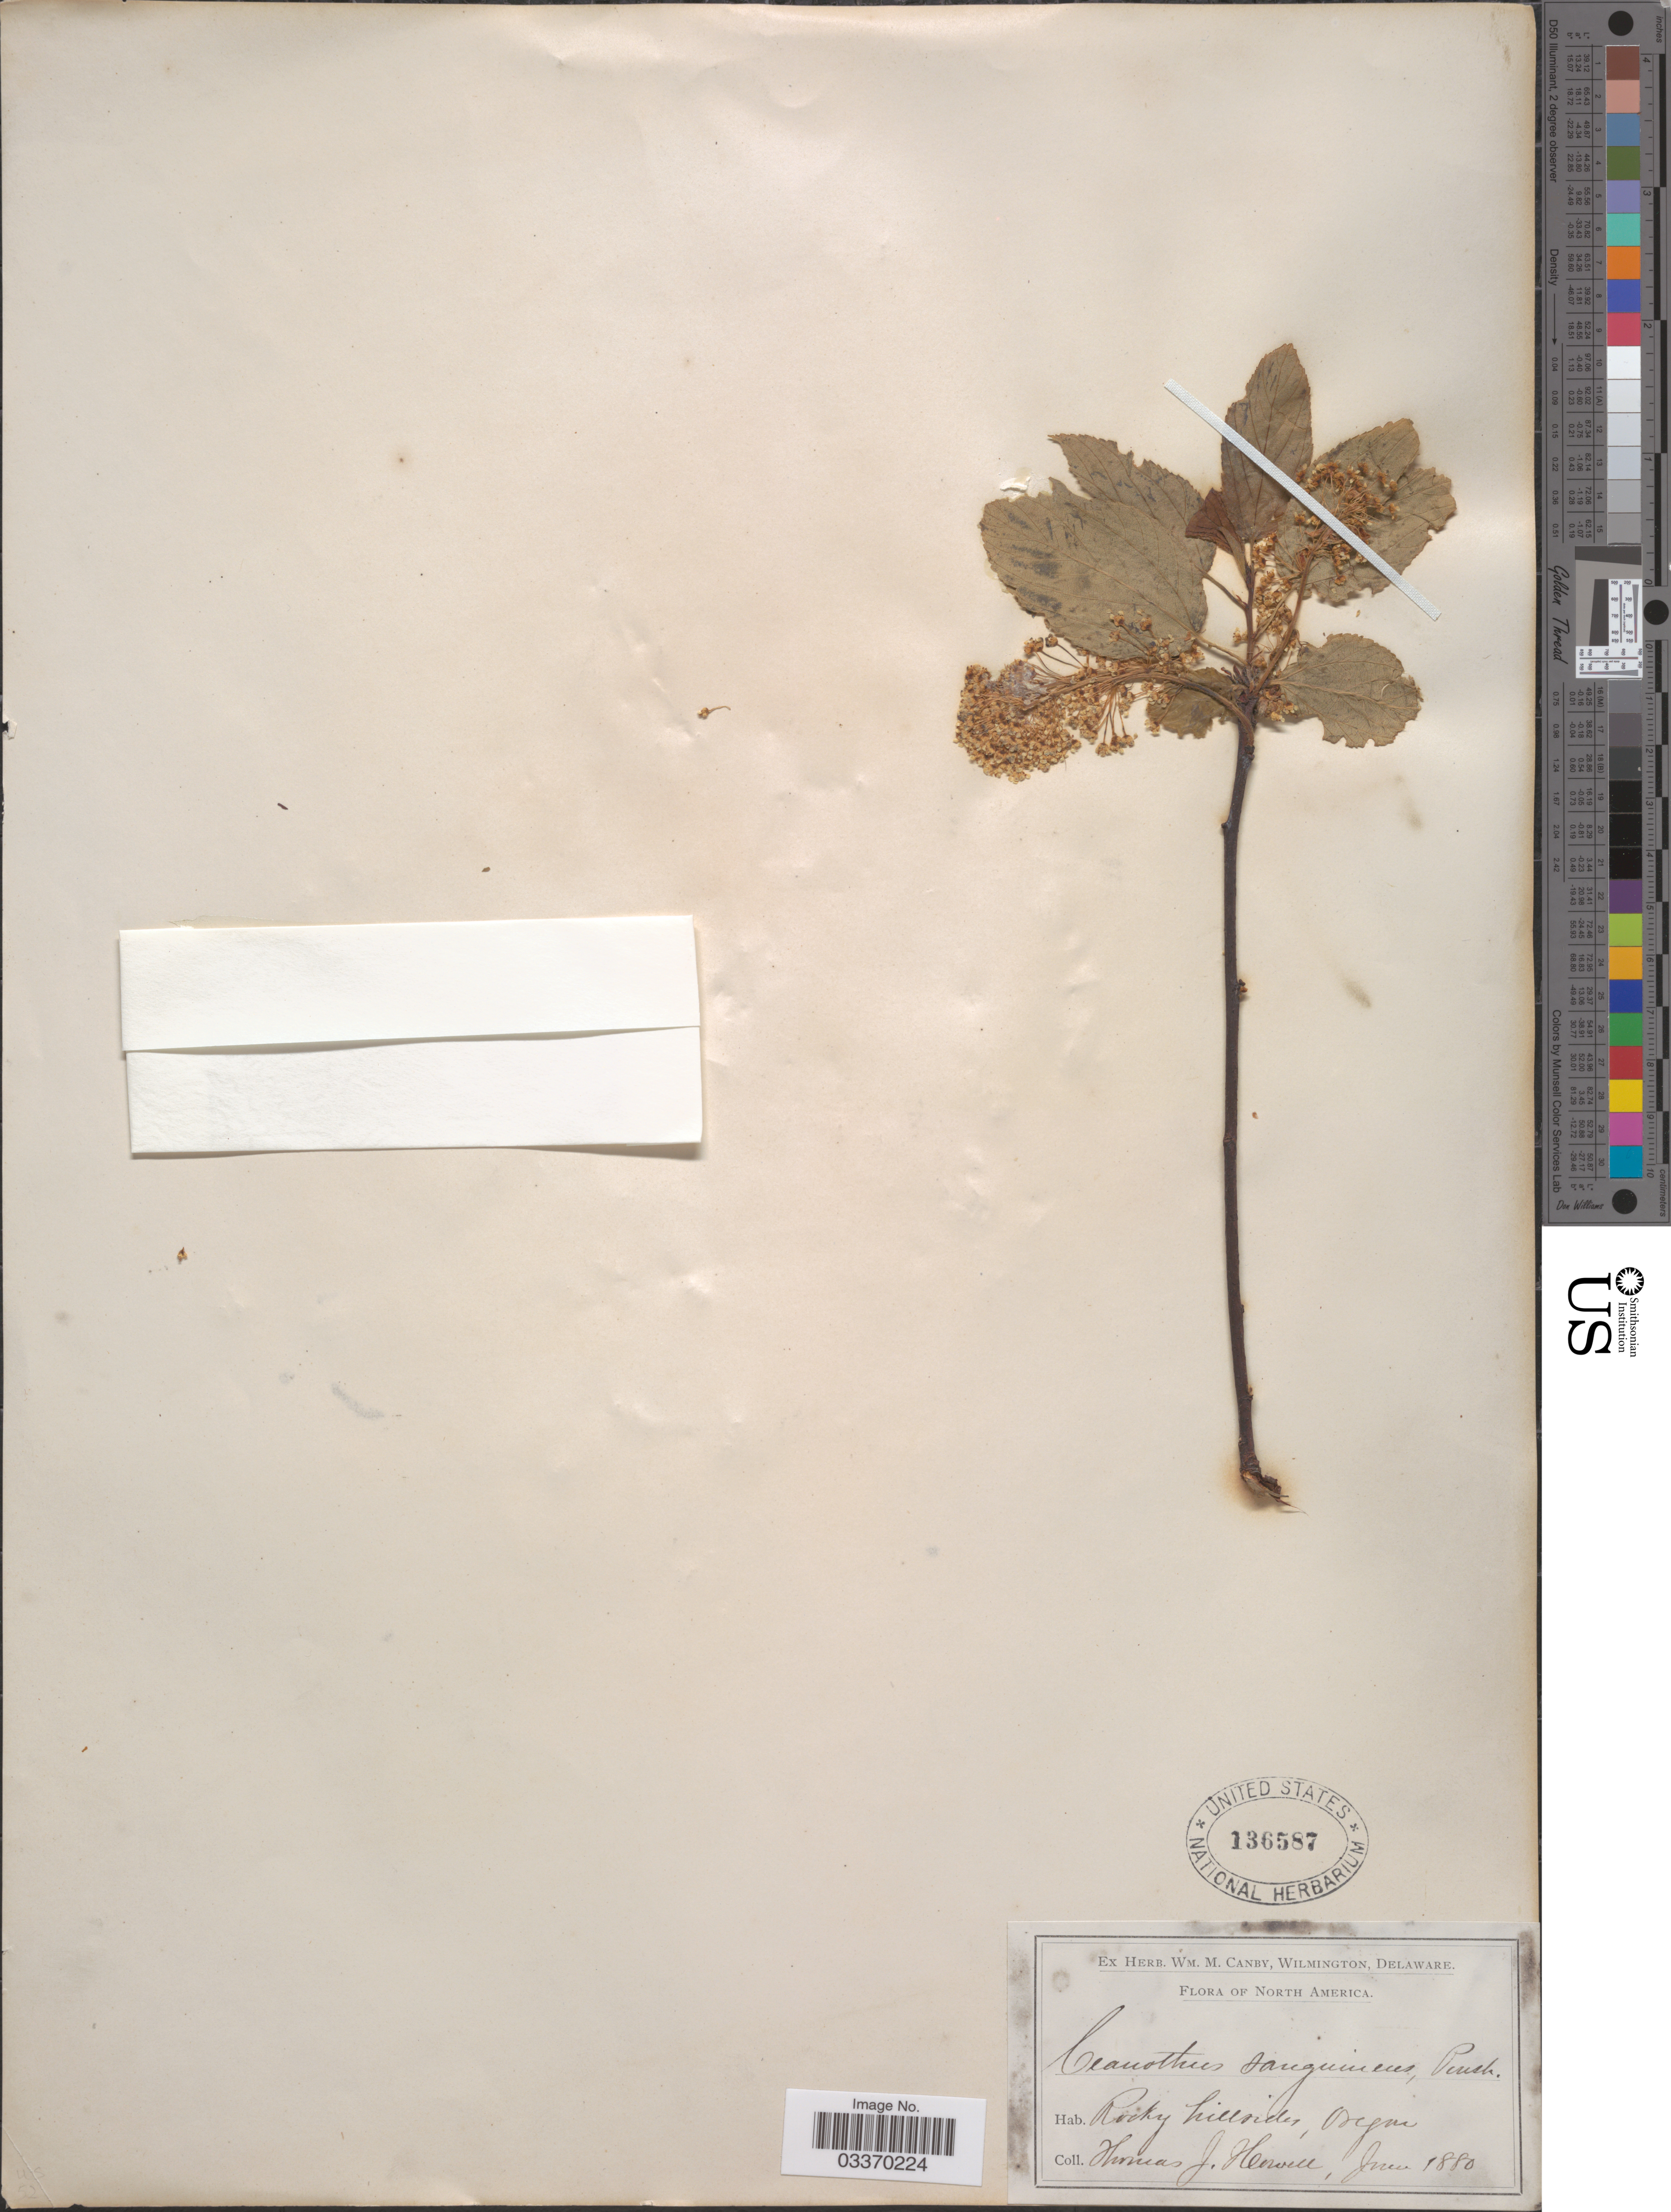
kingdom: Plantae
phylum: Tracheophyta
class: Magnoliopsida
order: Rosales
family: Rhamnaceae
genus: Ceanothus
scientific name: Ceanothus sanguineus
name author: Pursh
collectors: T. J. Howell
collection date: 1880-06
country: United States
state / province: Oregon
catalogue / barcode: US 136587